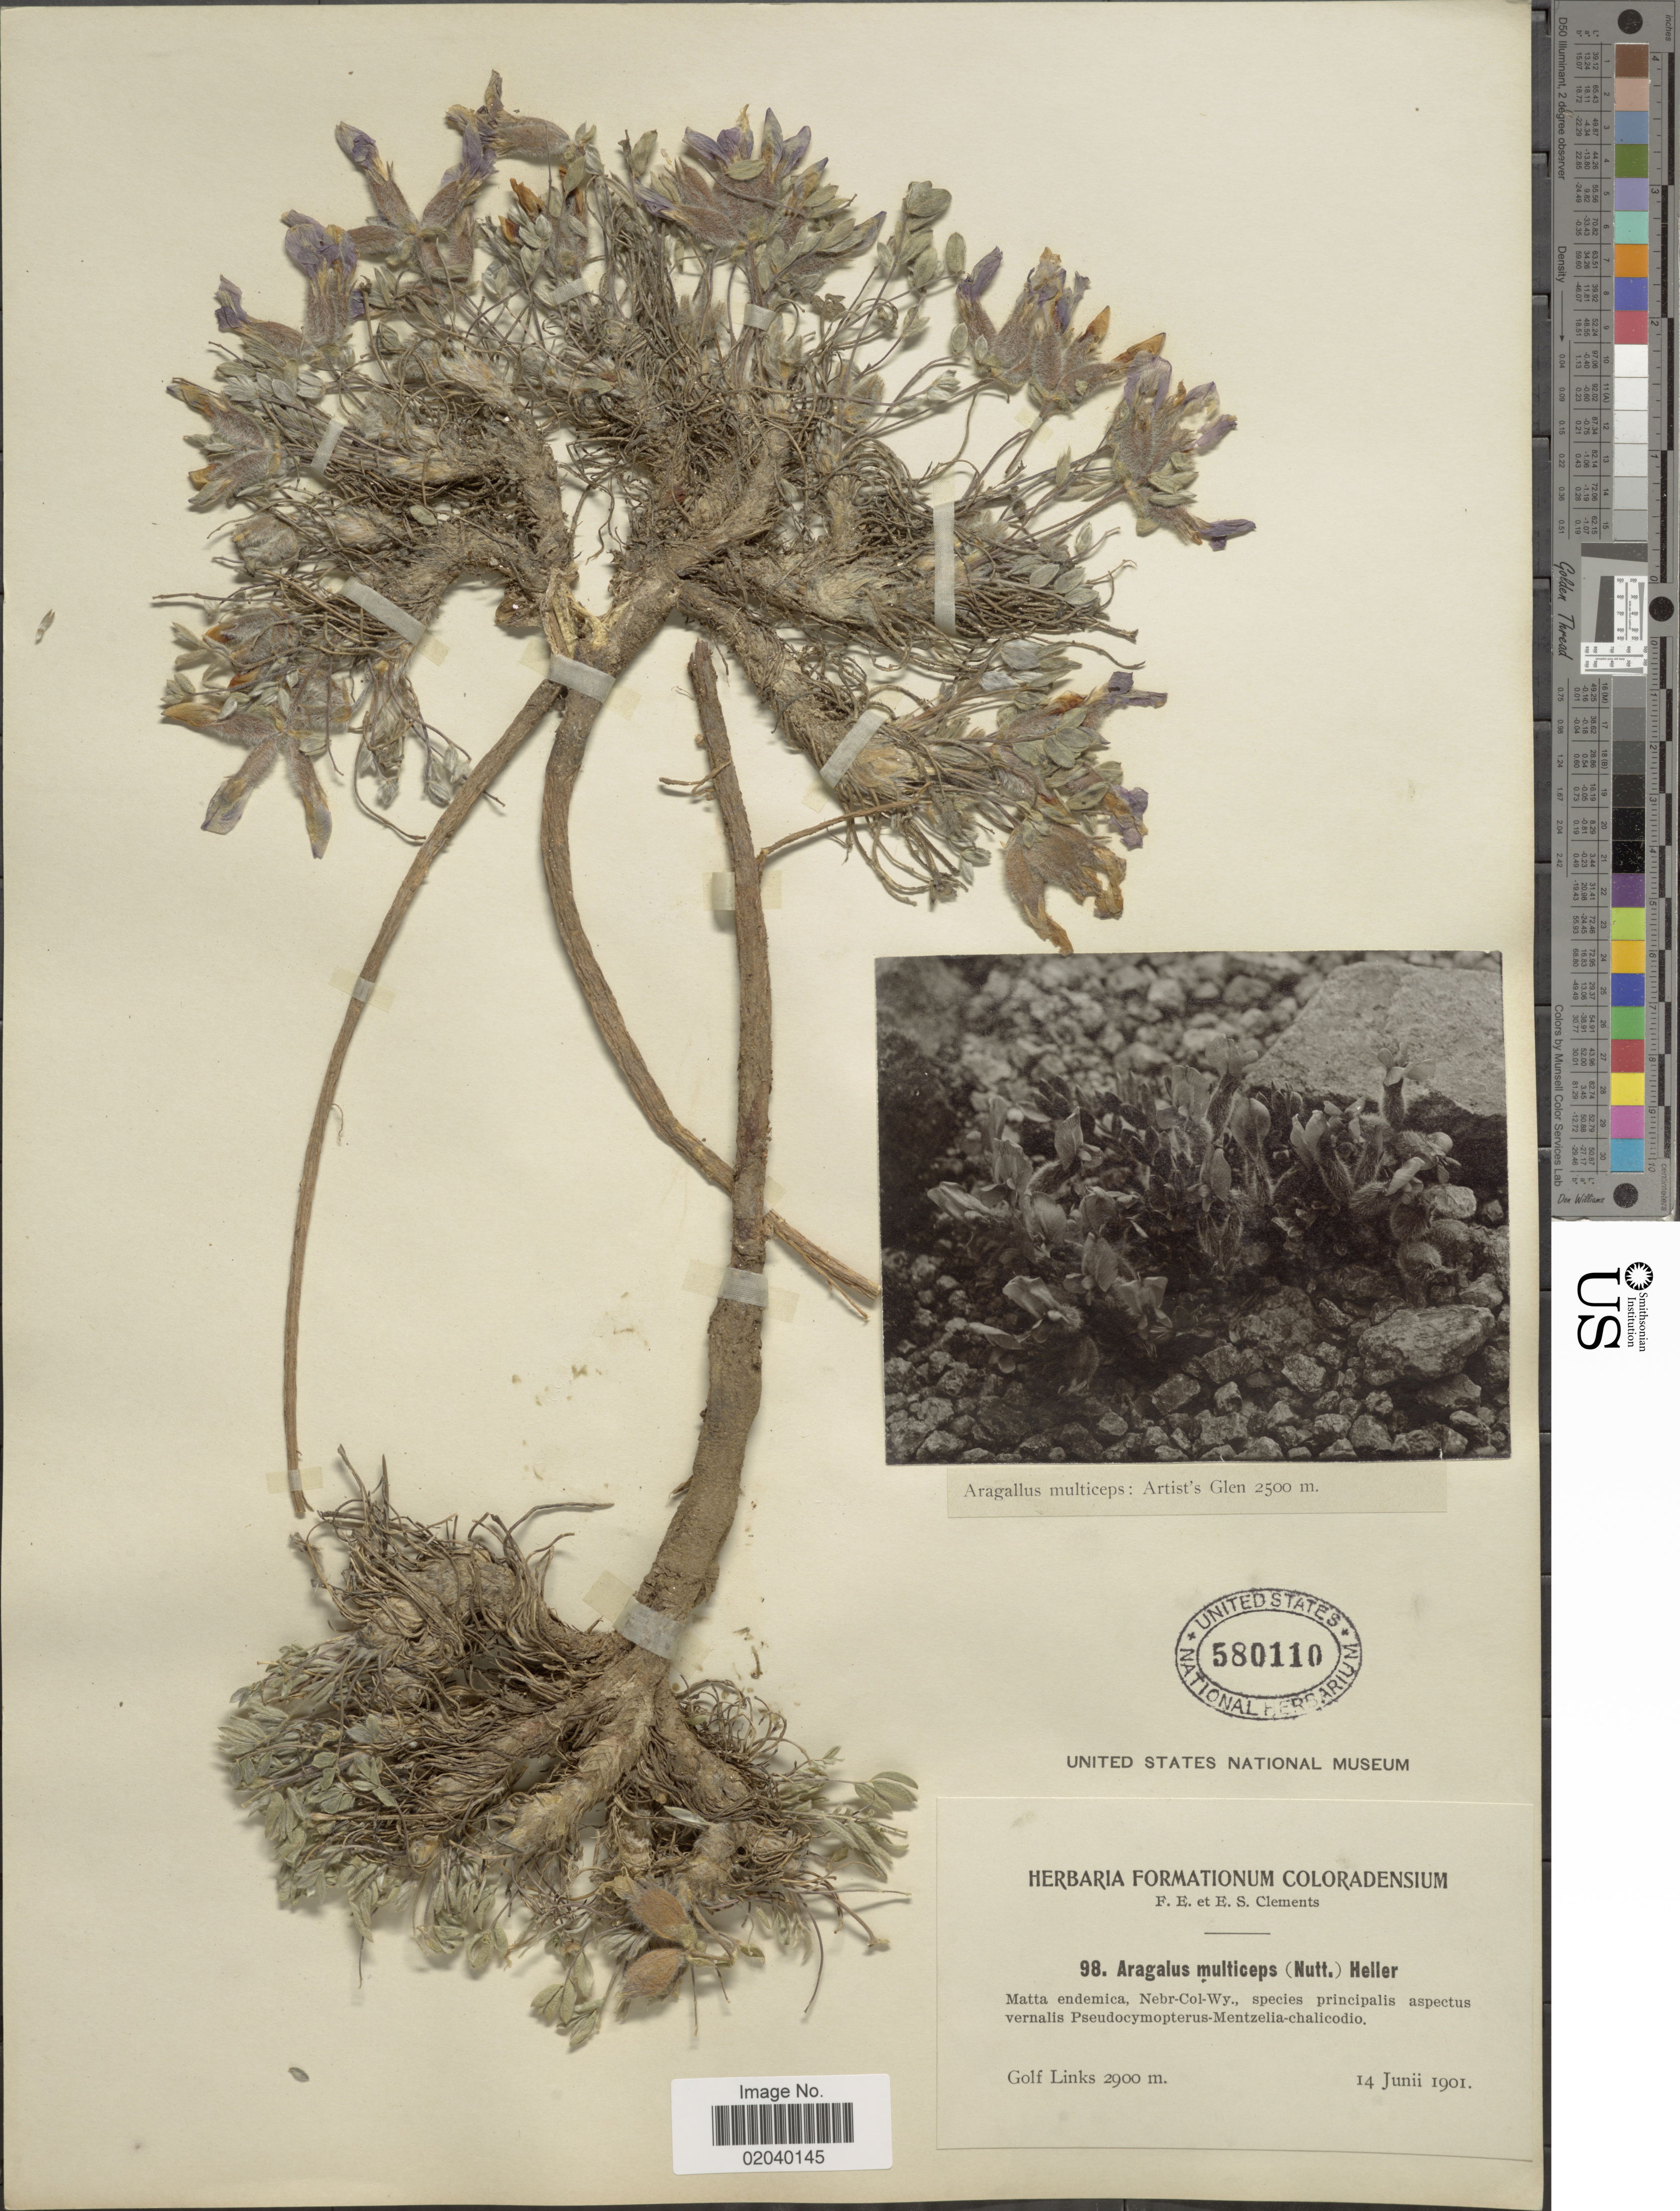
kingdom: Plantae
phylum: Tracheophyta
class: Magnoliopsida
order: Fabales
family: Fabaceae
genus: Oxytropis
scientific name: Oxytropis muticeps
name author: Nutt.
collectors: F. E. Clements & E. S. Clements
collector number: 98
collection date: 1901-06-14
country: United States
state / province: Colorado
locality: Golf Links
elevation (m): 2900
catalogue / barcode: US 580110